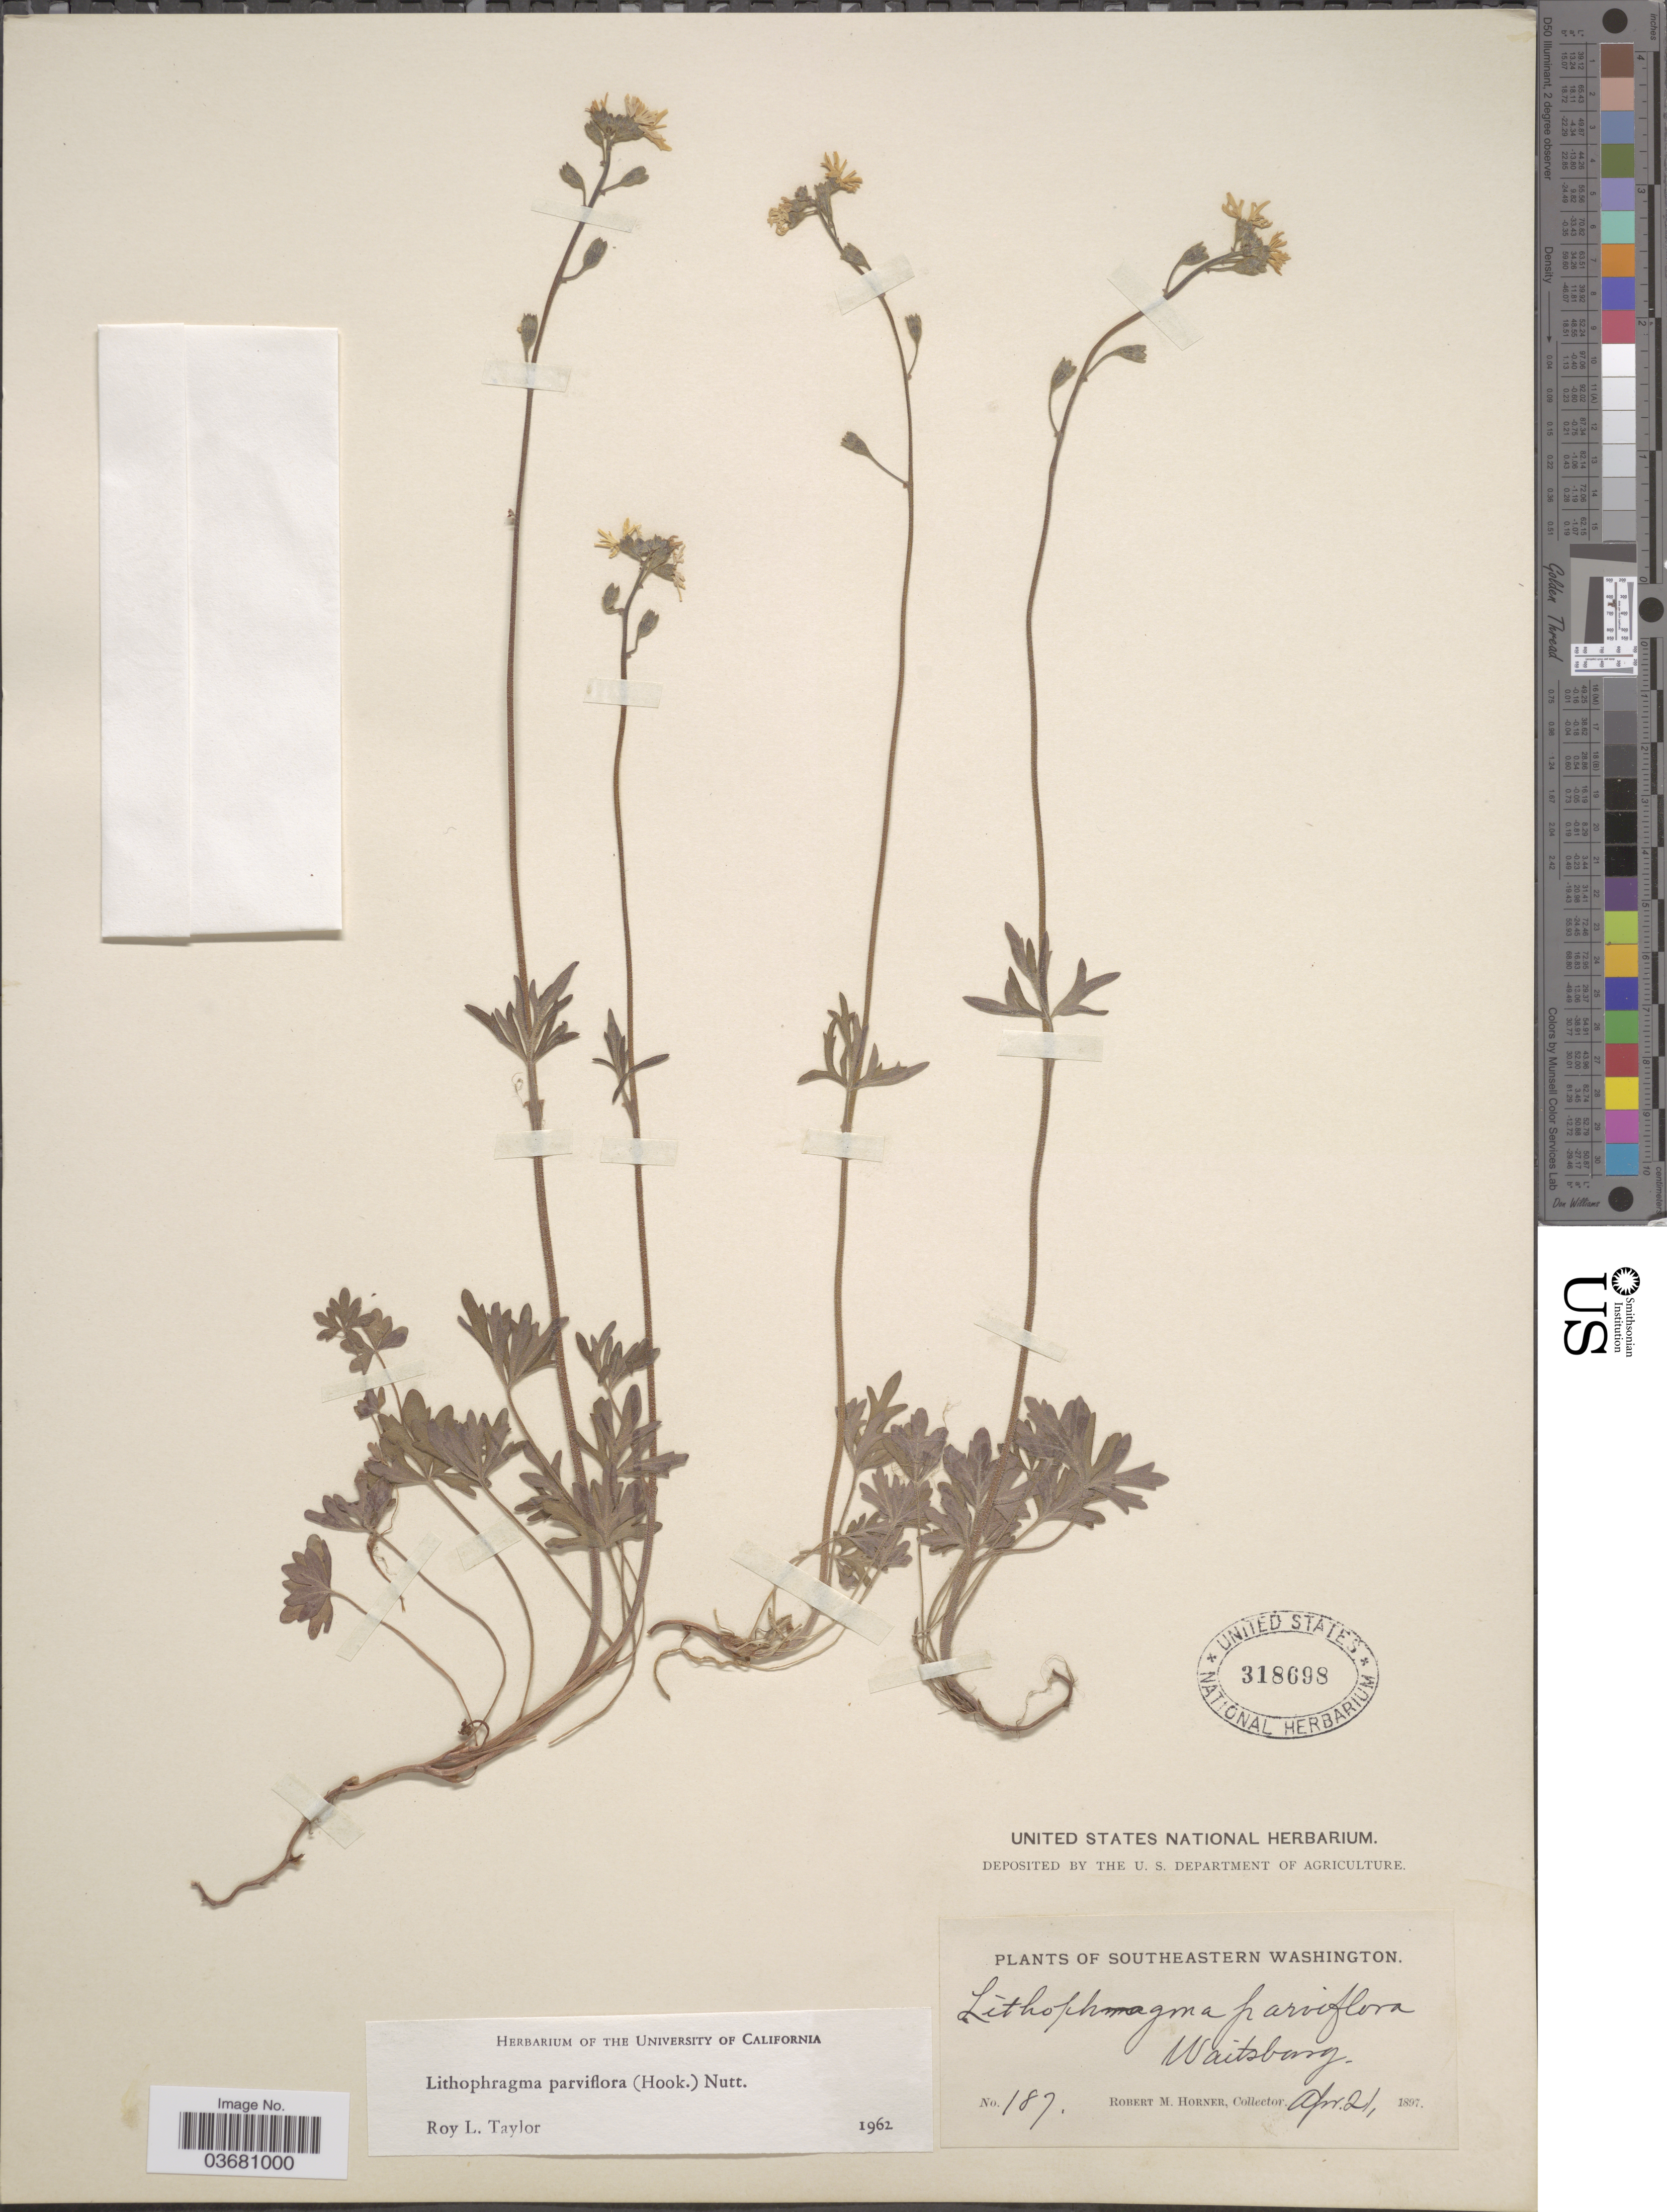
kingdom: Plantae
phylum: Tracheophyta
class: Magnoliopsida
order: Saxifragales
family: Saxifragaceae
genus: Lithophragma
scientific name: Lithophragma parviflorum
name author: (Hook.) Nutt.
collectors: R. Horner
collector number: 187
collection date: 1897-04-21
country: United States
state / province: Washington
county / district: Walla Walla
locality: Southeastern Washington. Waitsburg.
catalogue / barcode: US 318698